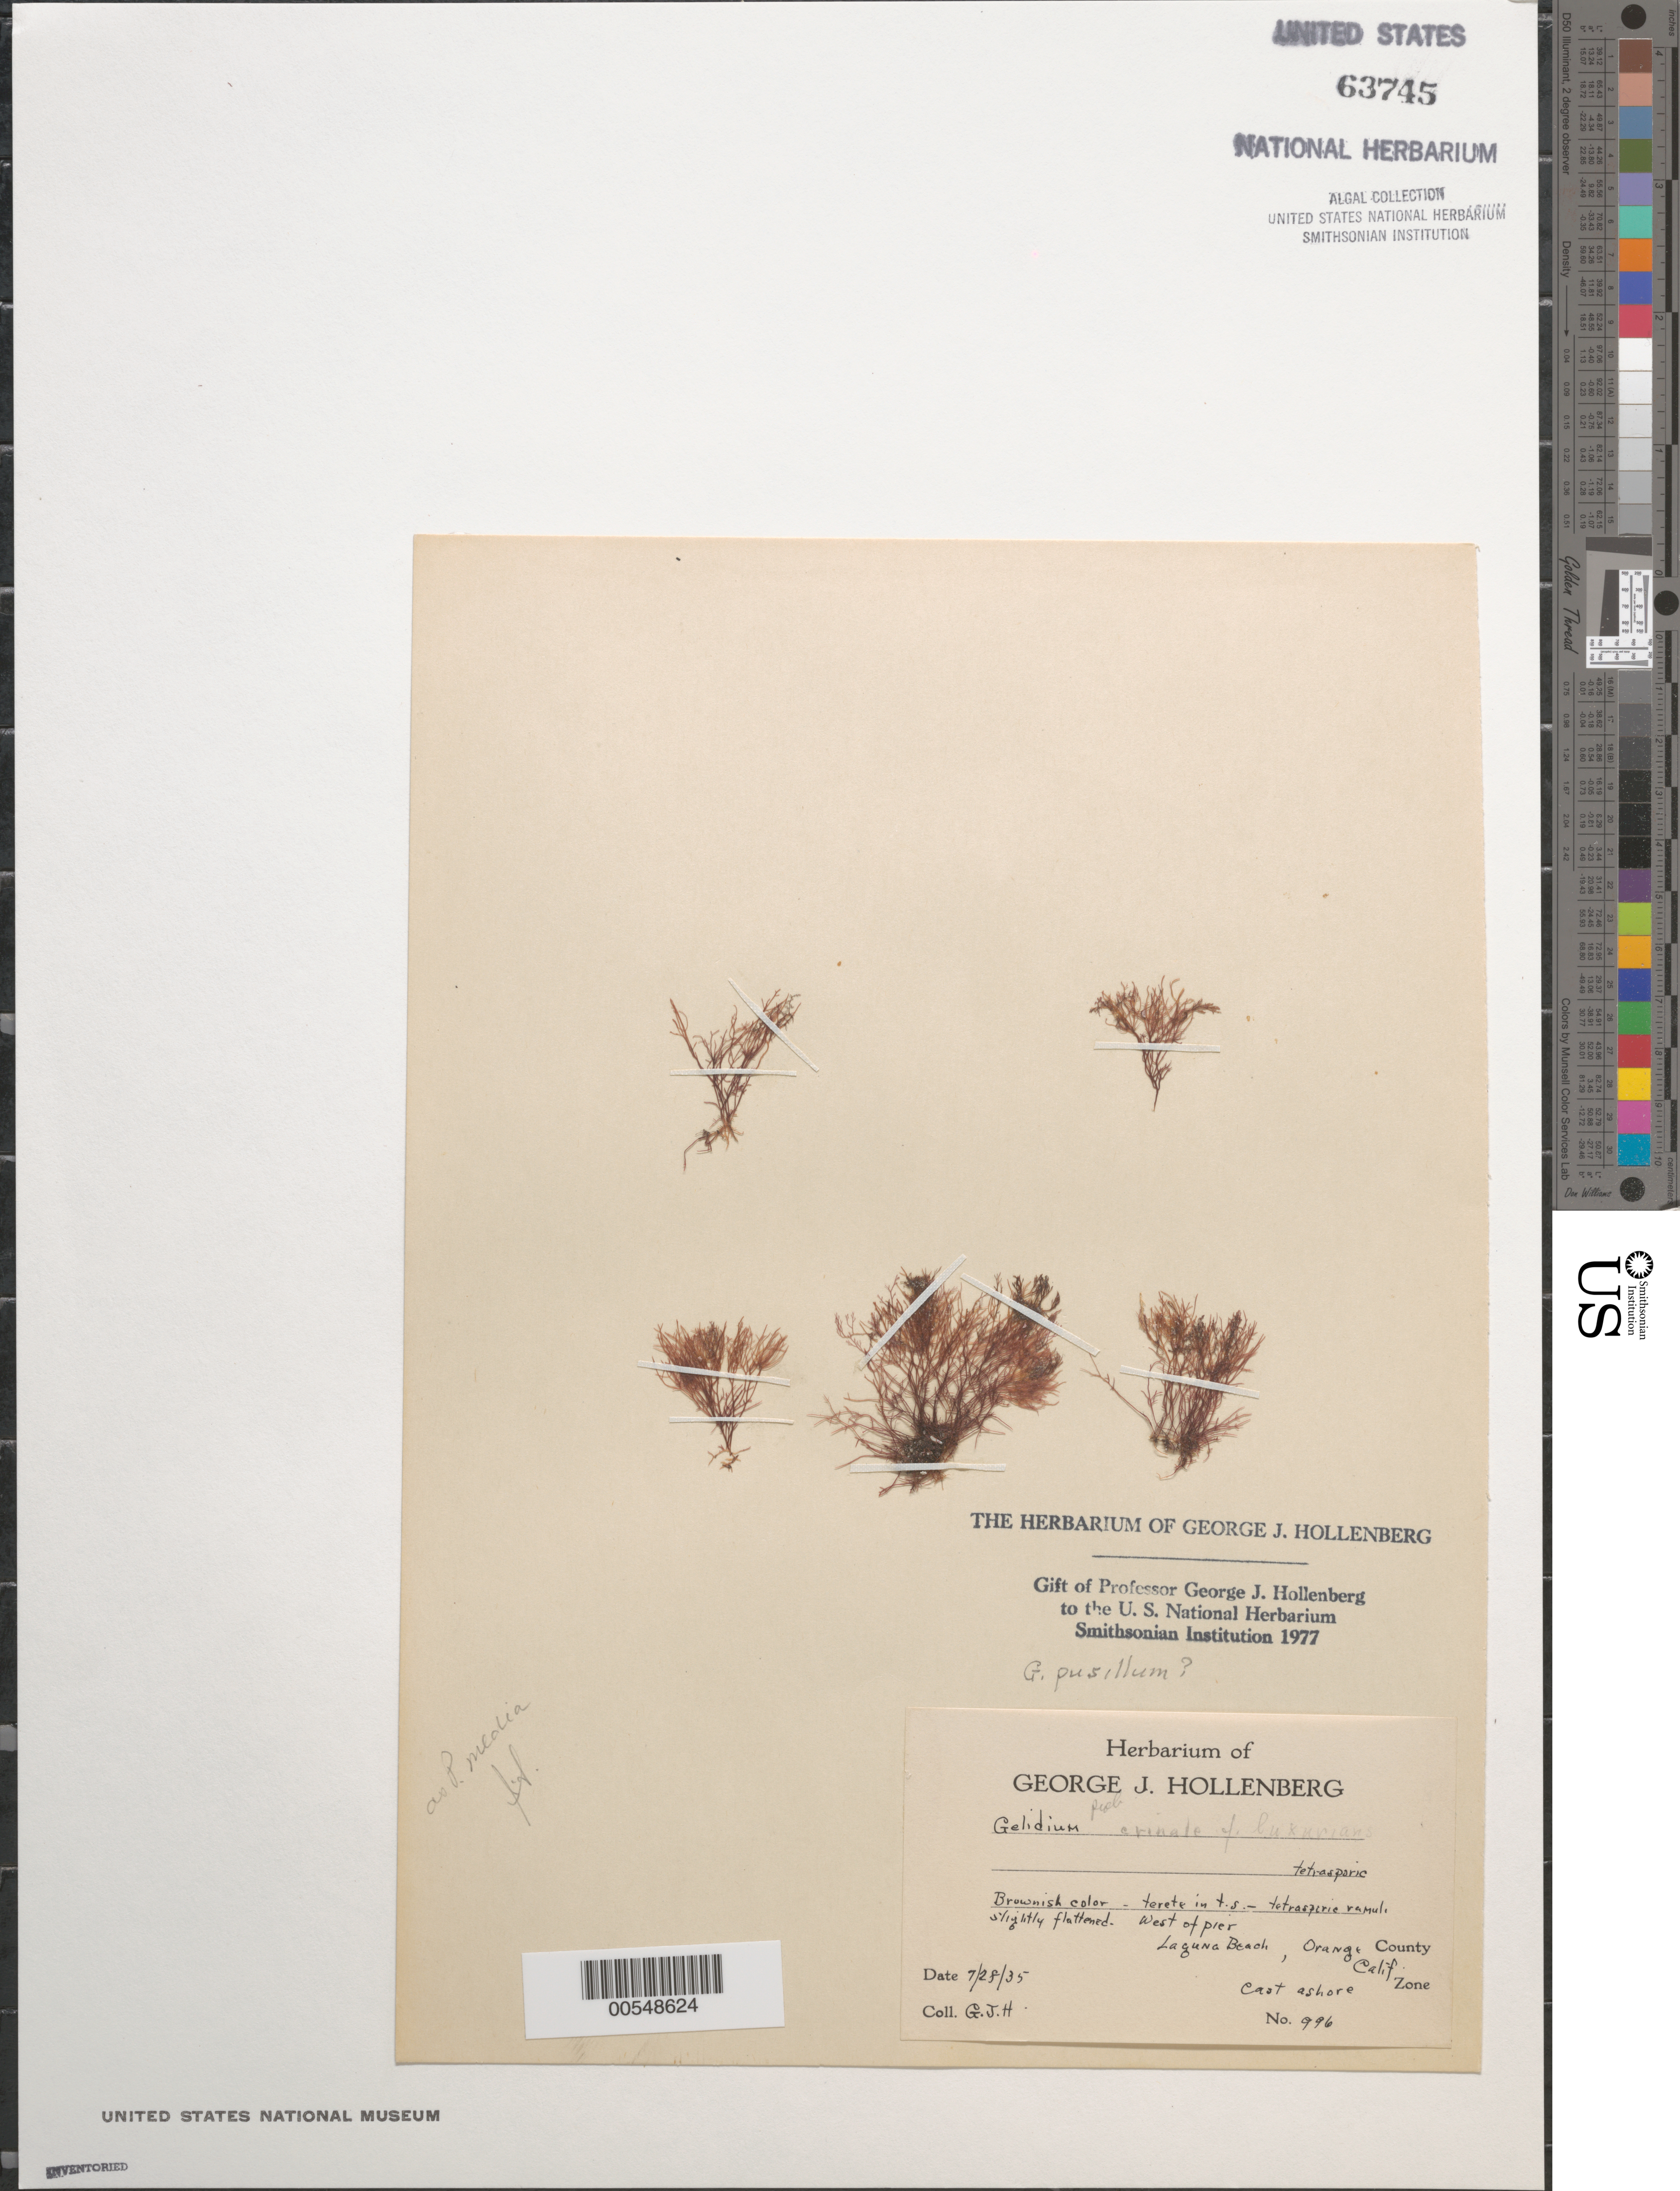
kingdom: Plantae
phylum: Rhodophyta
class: Florideophyceae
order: Gelidiales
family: Gelidiaceae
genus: Gelidium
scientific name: Gelidium pusillum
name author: (Stackh.) Le Jol.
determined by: Hollenberg, George J.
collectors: G. Hollenberg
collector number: GJH 996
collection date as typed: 28 Jul 1935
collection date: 1935-07-28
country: United States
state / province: California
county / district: Orange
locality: Laguna Beach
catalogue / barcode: US 63745